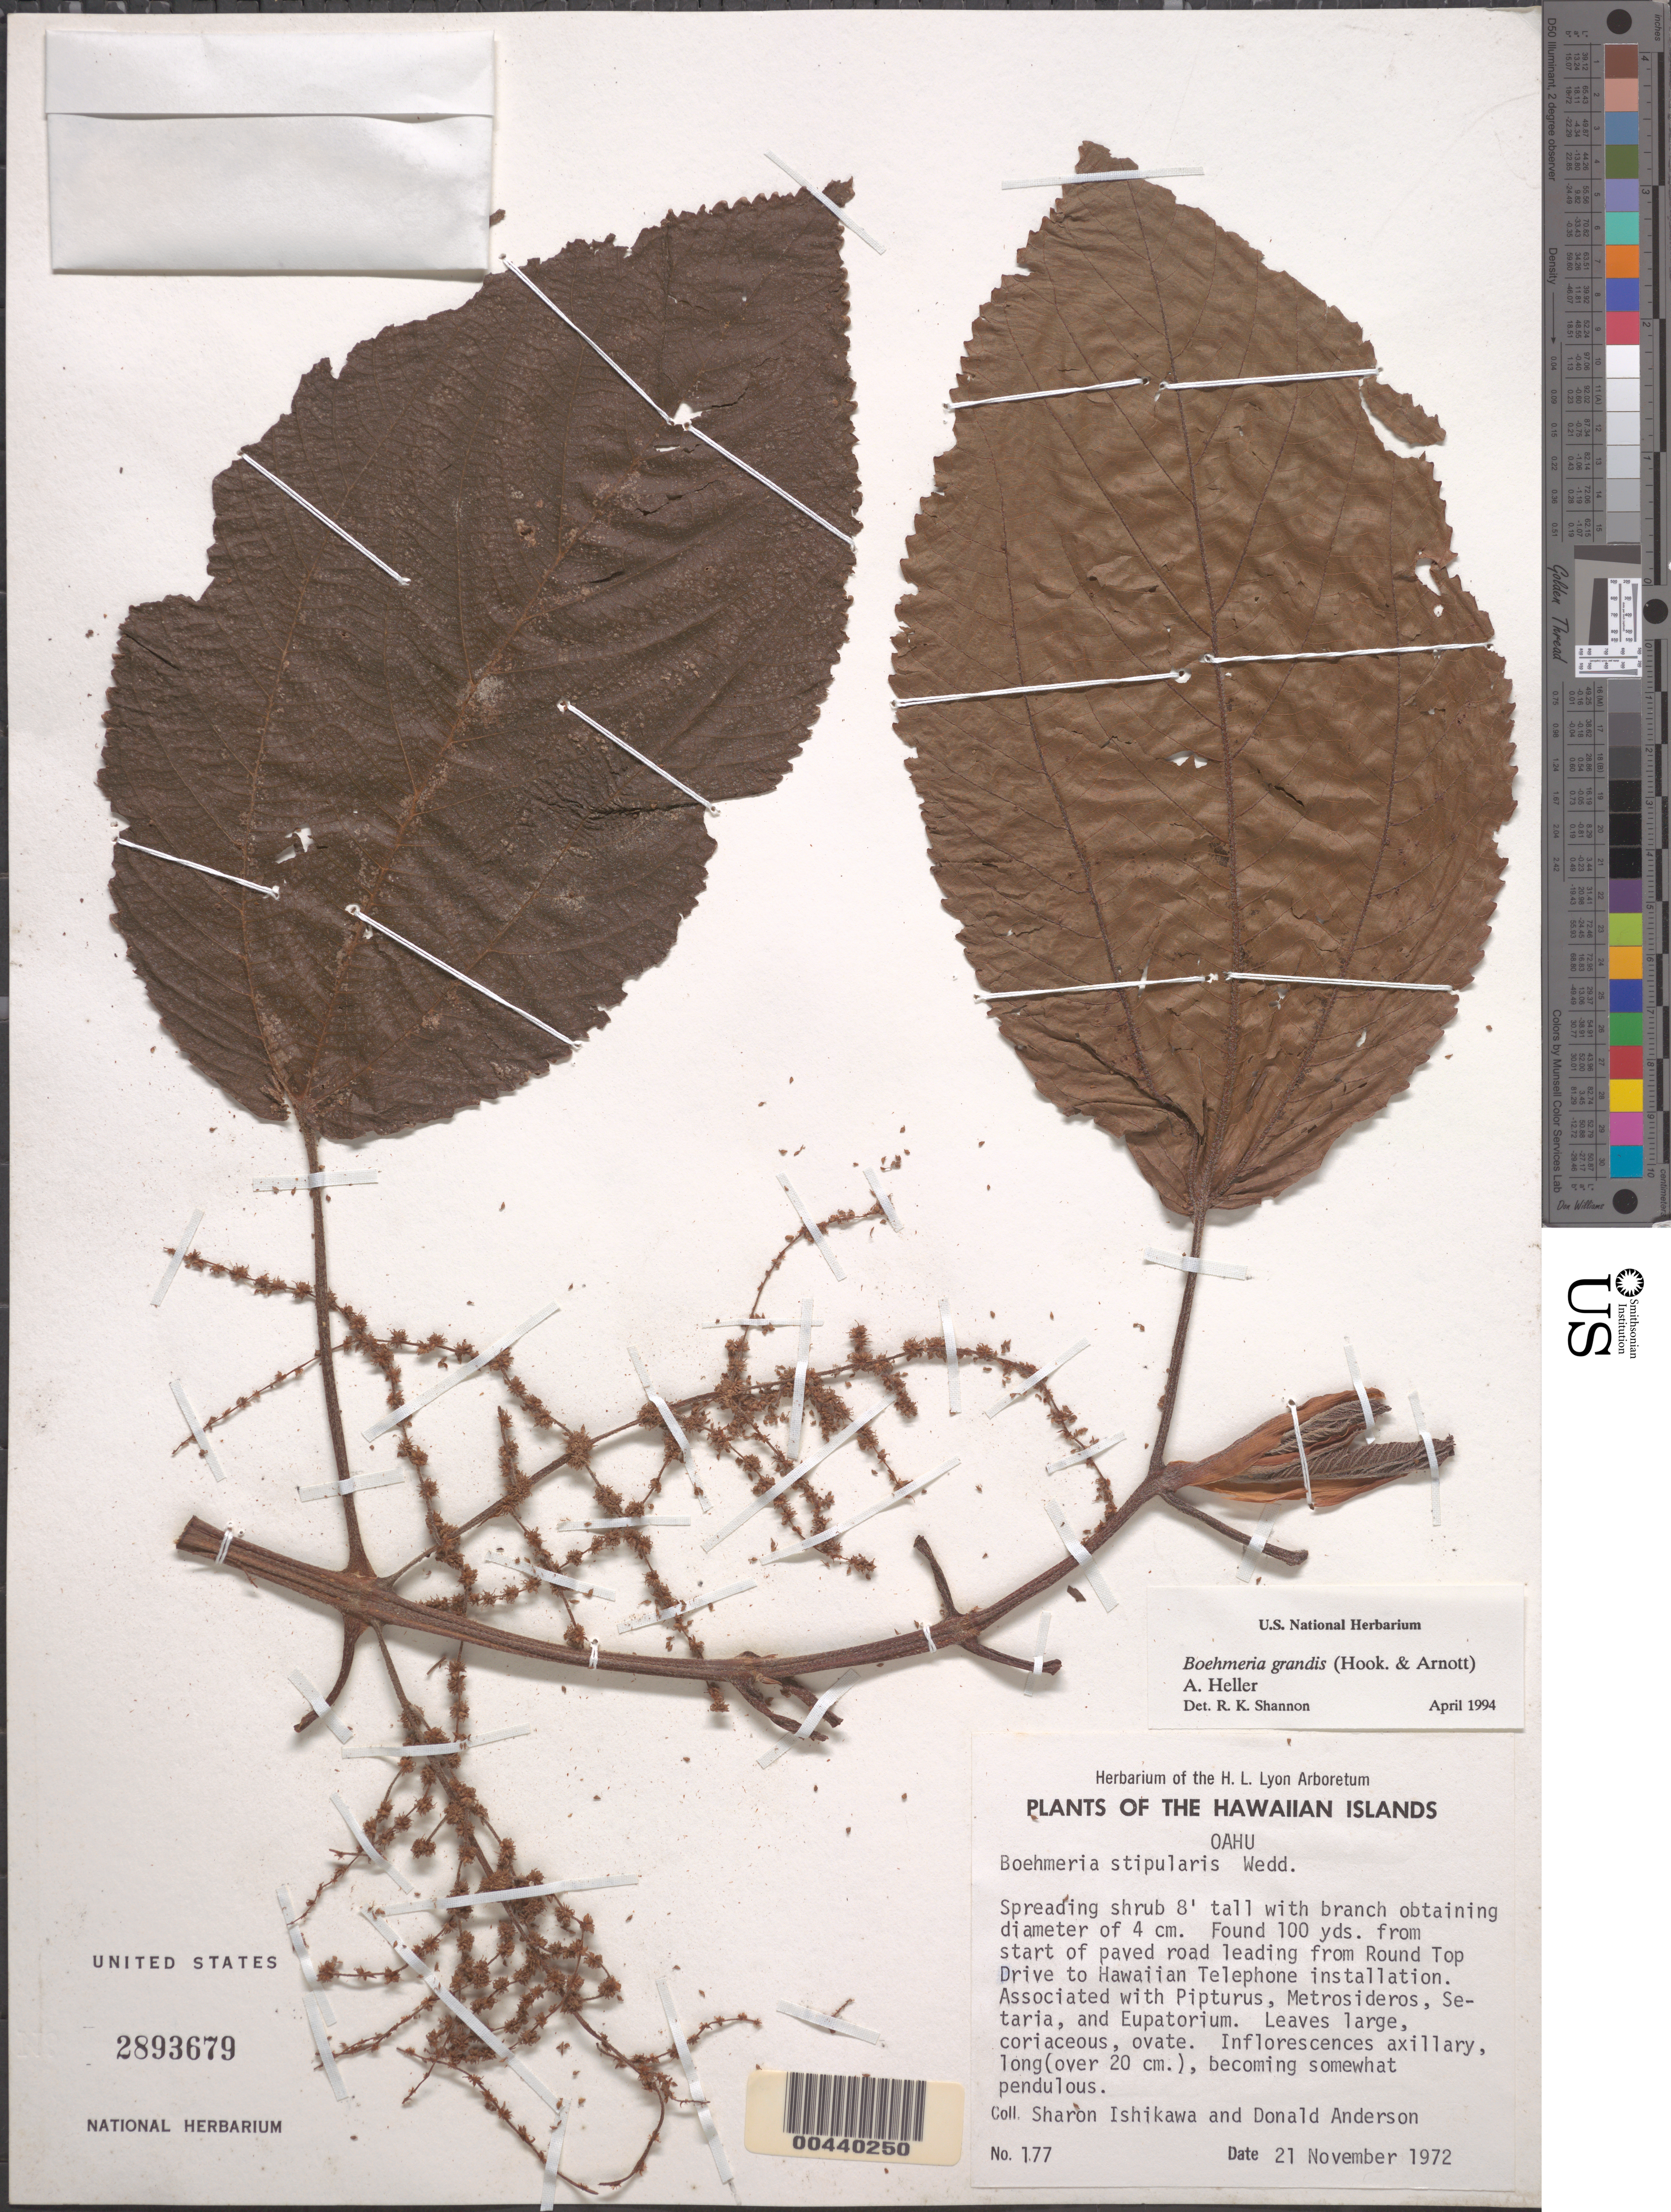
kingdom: Plantae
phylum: Tracheophyta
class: Magnoliopsida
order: Rosales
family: Urticaceae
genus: Boehmeria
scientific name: Boehmeria grandis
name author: (Hook. & Arn.) A. Heller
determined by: Shannon, R. K., (UNITED STATES)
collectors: S. S. Ishikawa & D. Anderson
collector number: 177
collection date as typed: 21 Nov 1972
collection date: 1972-11-21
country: United States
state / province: Hawaii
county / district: Honolulu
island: Oahu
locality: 100 yards from start of paved road leading from Round Top Drive to Hawaiian Telephone installation.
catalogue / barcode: US 2893679